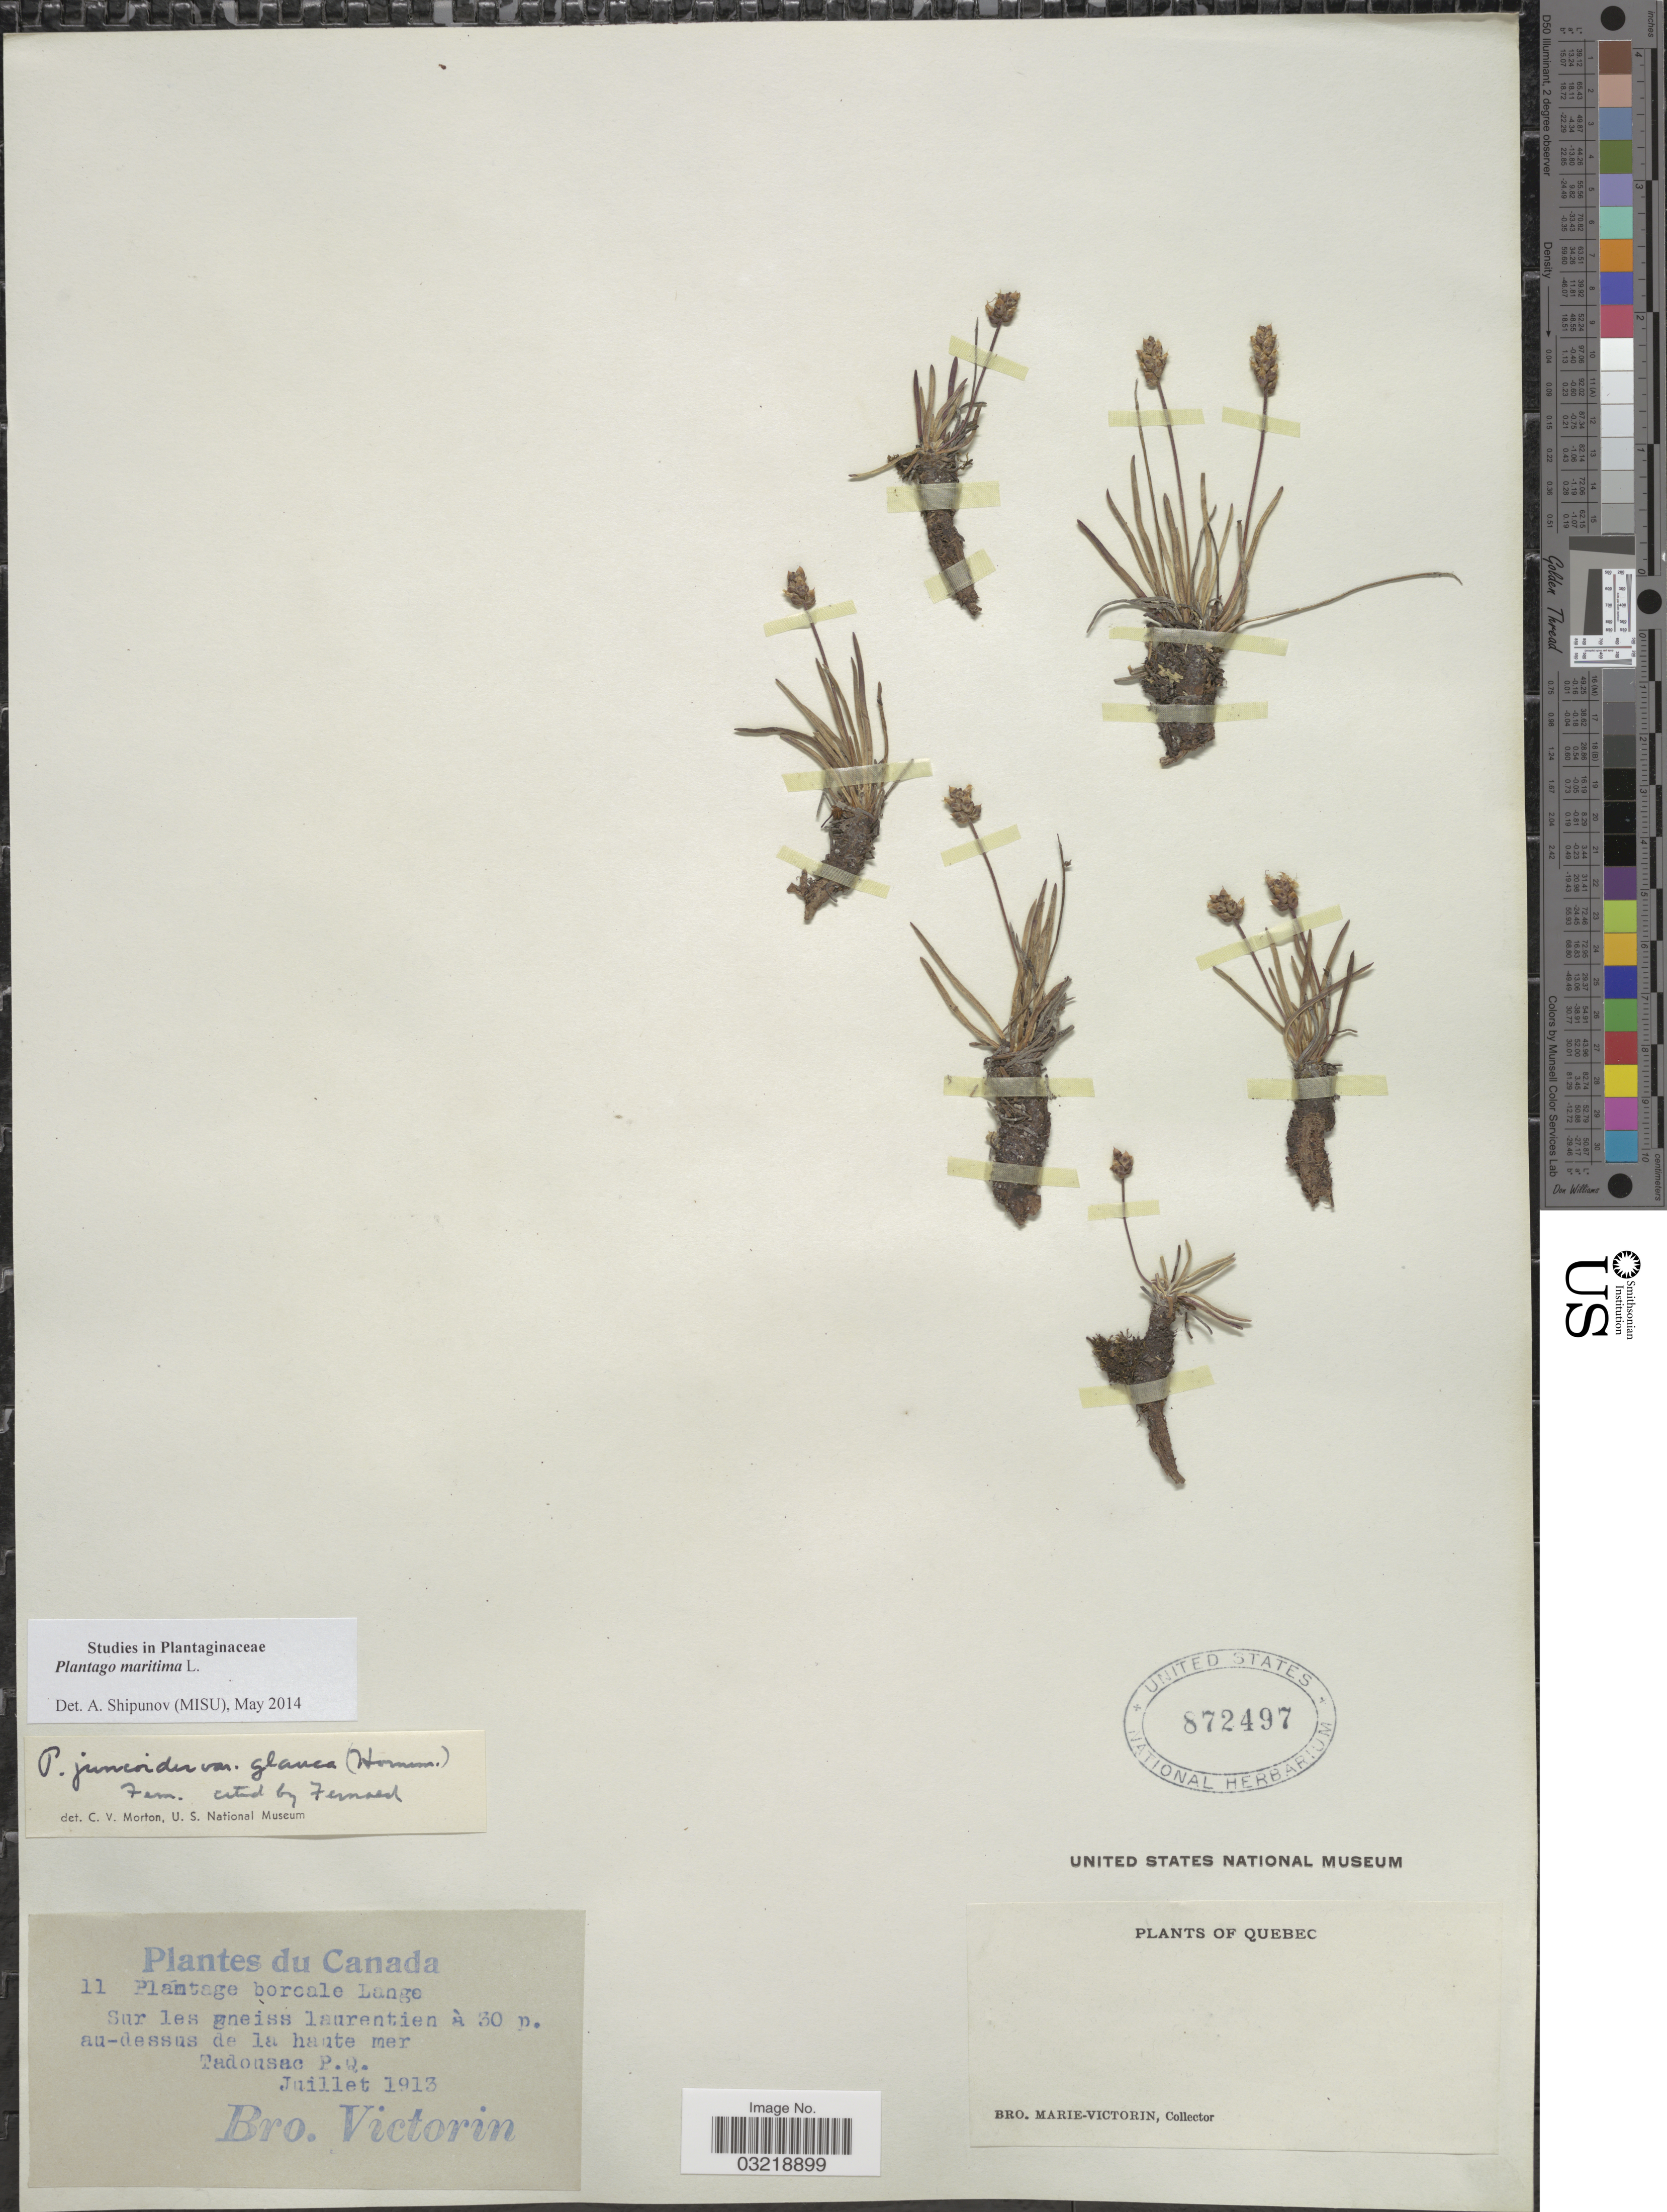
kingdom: Plantae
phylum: Tracheophyta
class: Magnoliopsida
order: Lamiales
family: Plantaginaceae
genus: Plantago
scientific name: Plantago maritima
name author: L.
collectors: Fr. Marie-Victorin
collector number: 11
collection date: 1913-07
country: Canada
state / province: Quebec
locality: Sur les gneiss laurentien à 30 p. au-dessus de la haute mer Tadousac P.Q.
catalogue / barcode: US 872497